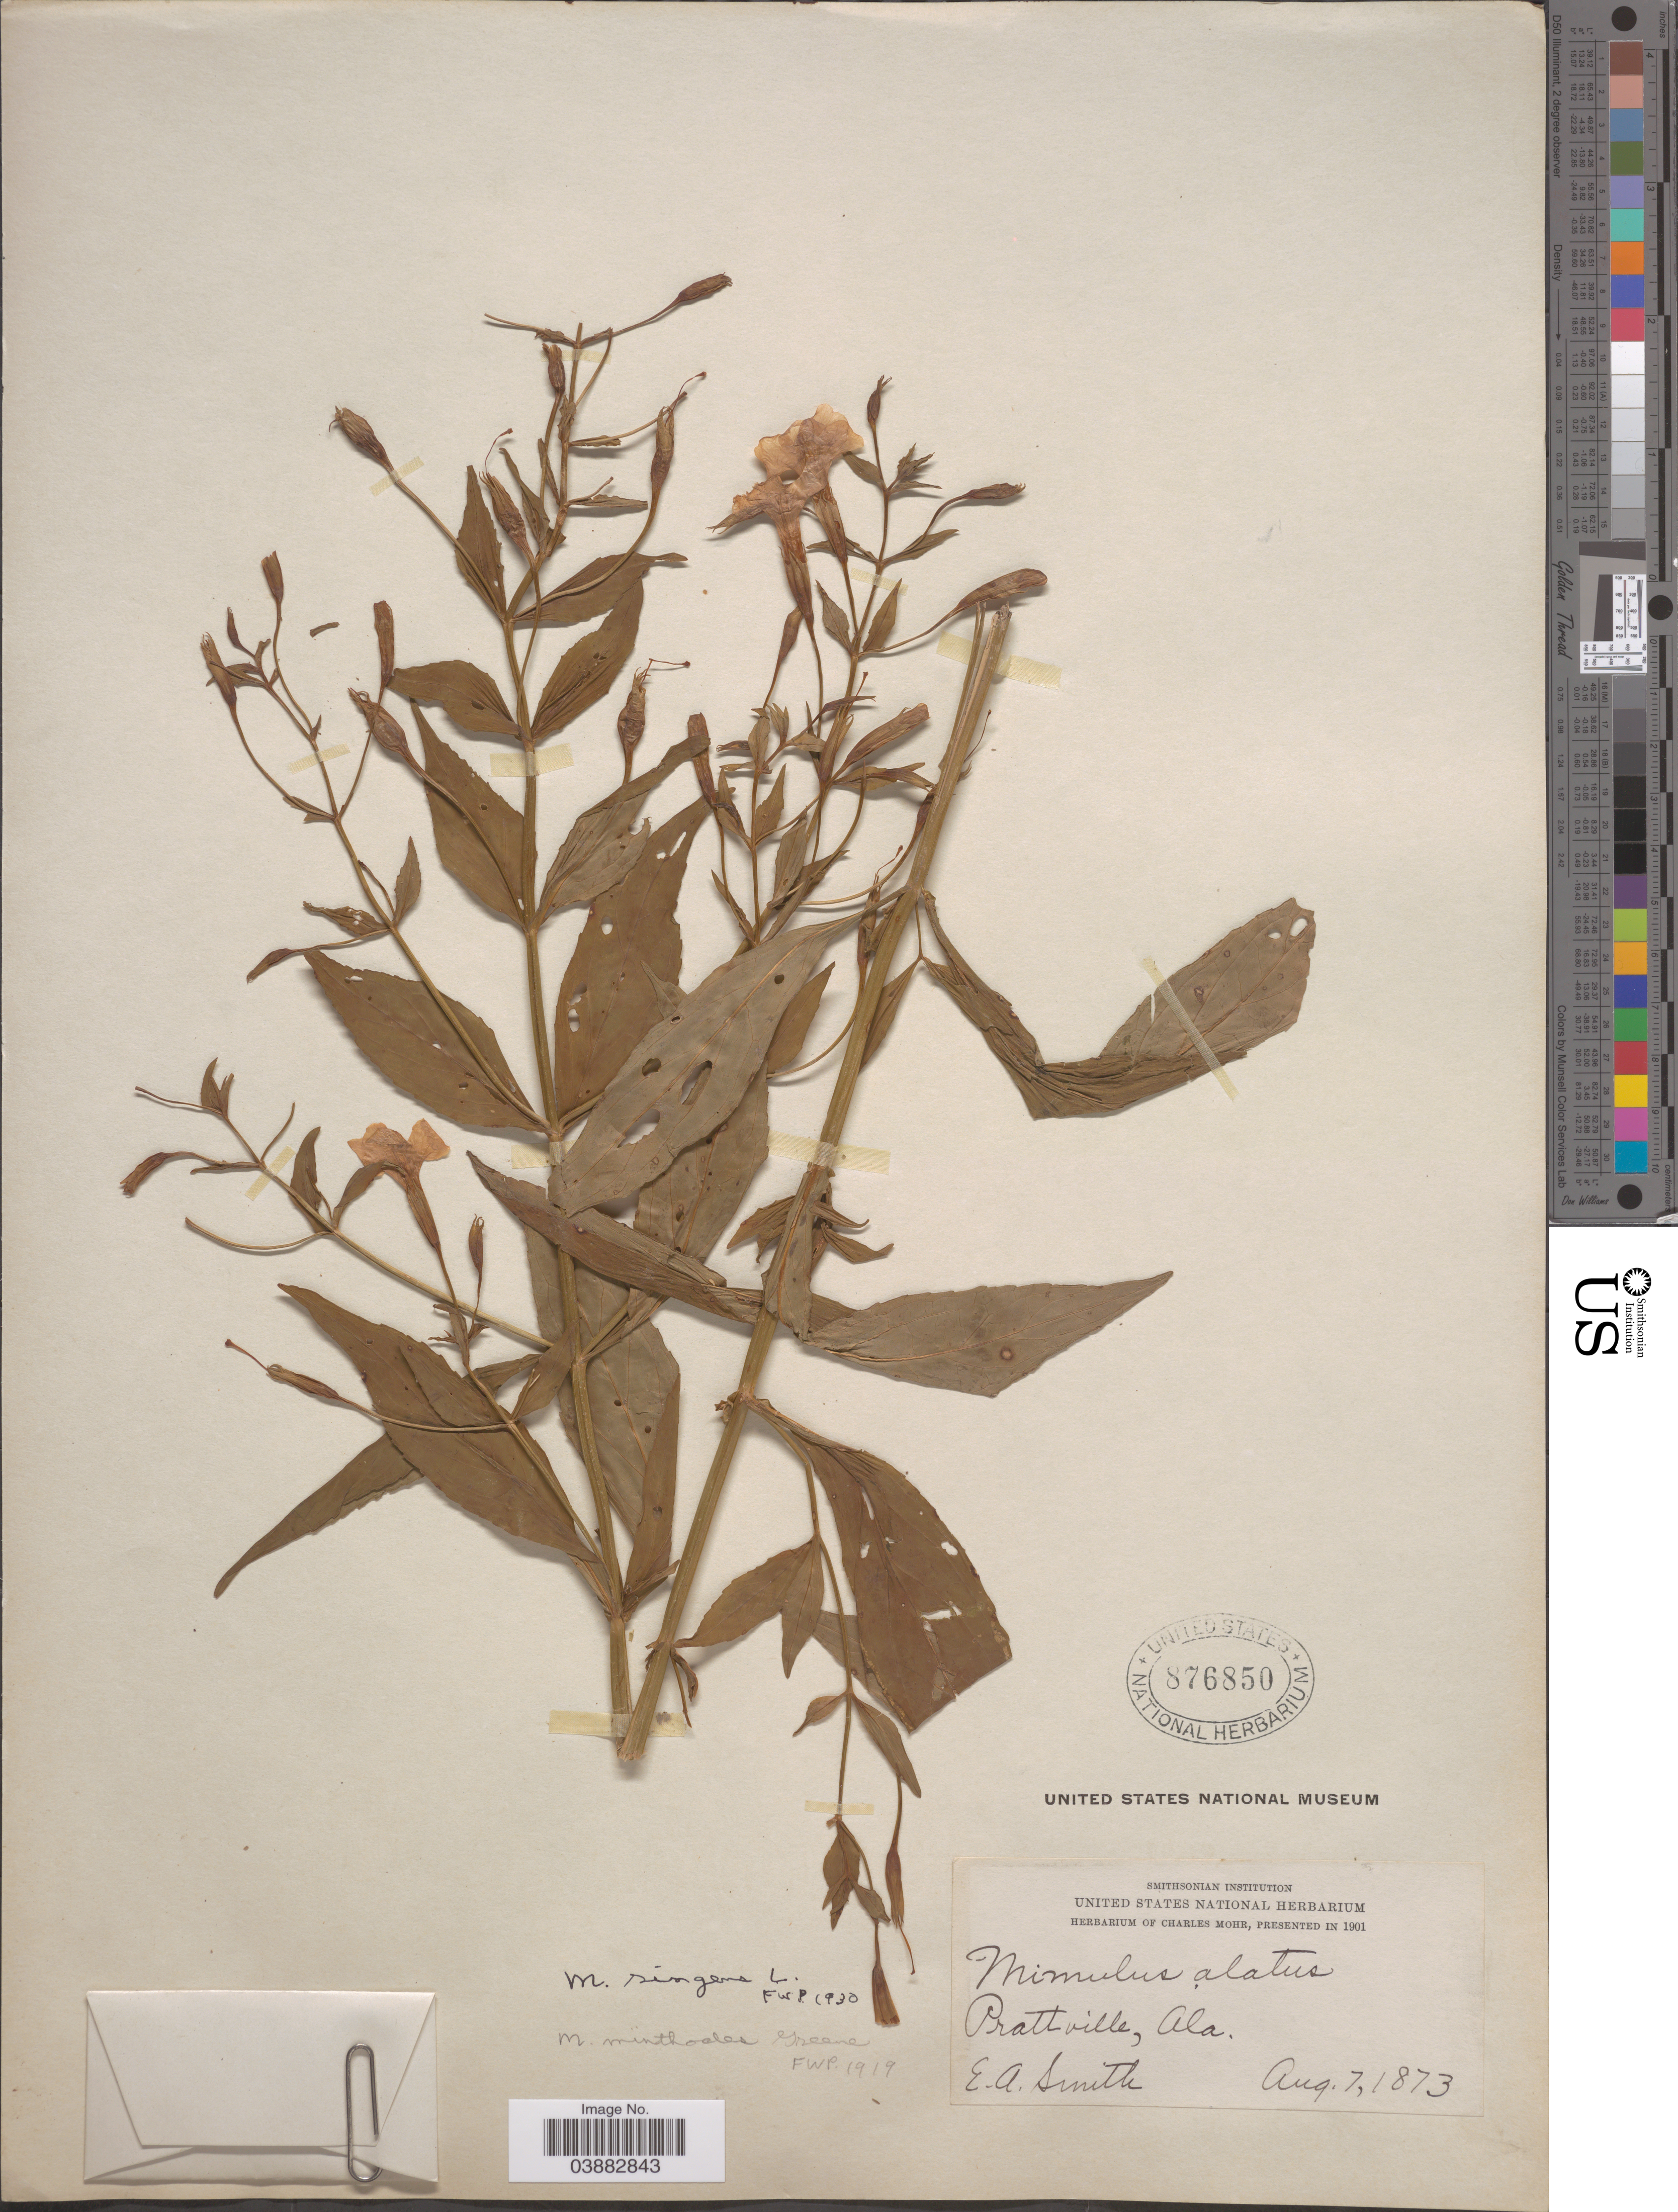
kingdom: Plantae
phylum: Tracheophyta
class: Magnoliopsida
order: Lamiales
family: Phrymaceae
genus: Mimulus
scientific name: Mimulus ringens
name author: L.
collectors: E. A. Smith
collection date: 1873-08-07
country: United States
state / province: Alabama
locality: Prattville.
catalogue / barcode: US 876850